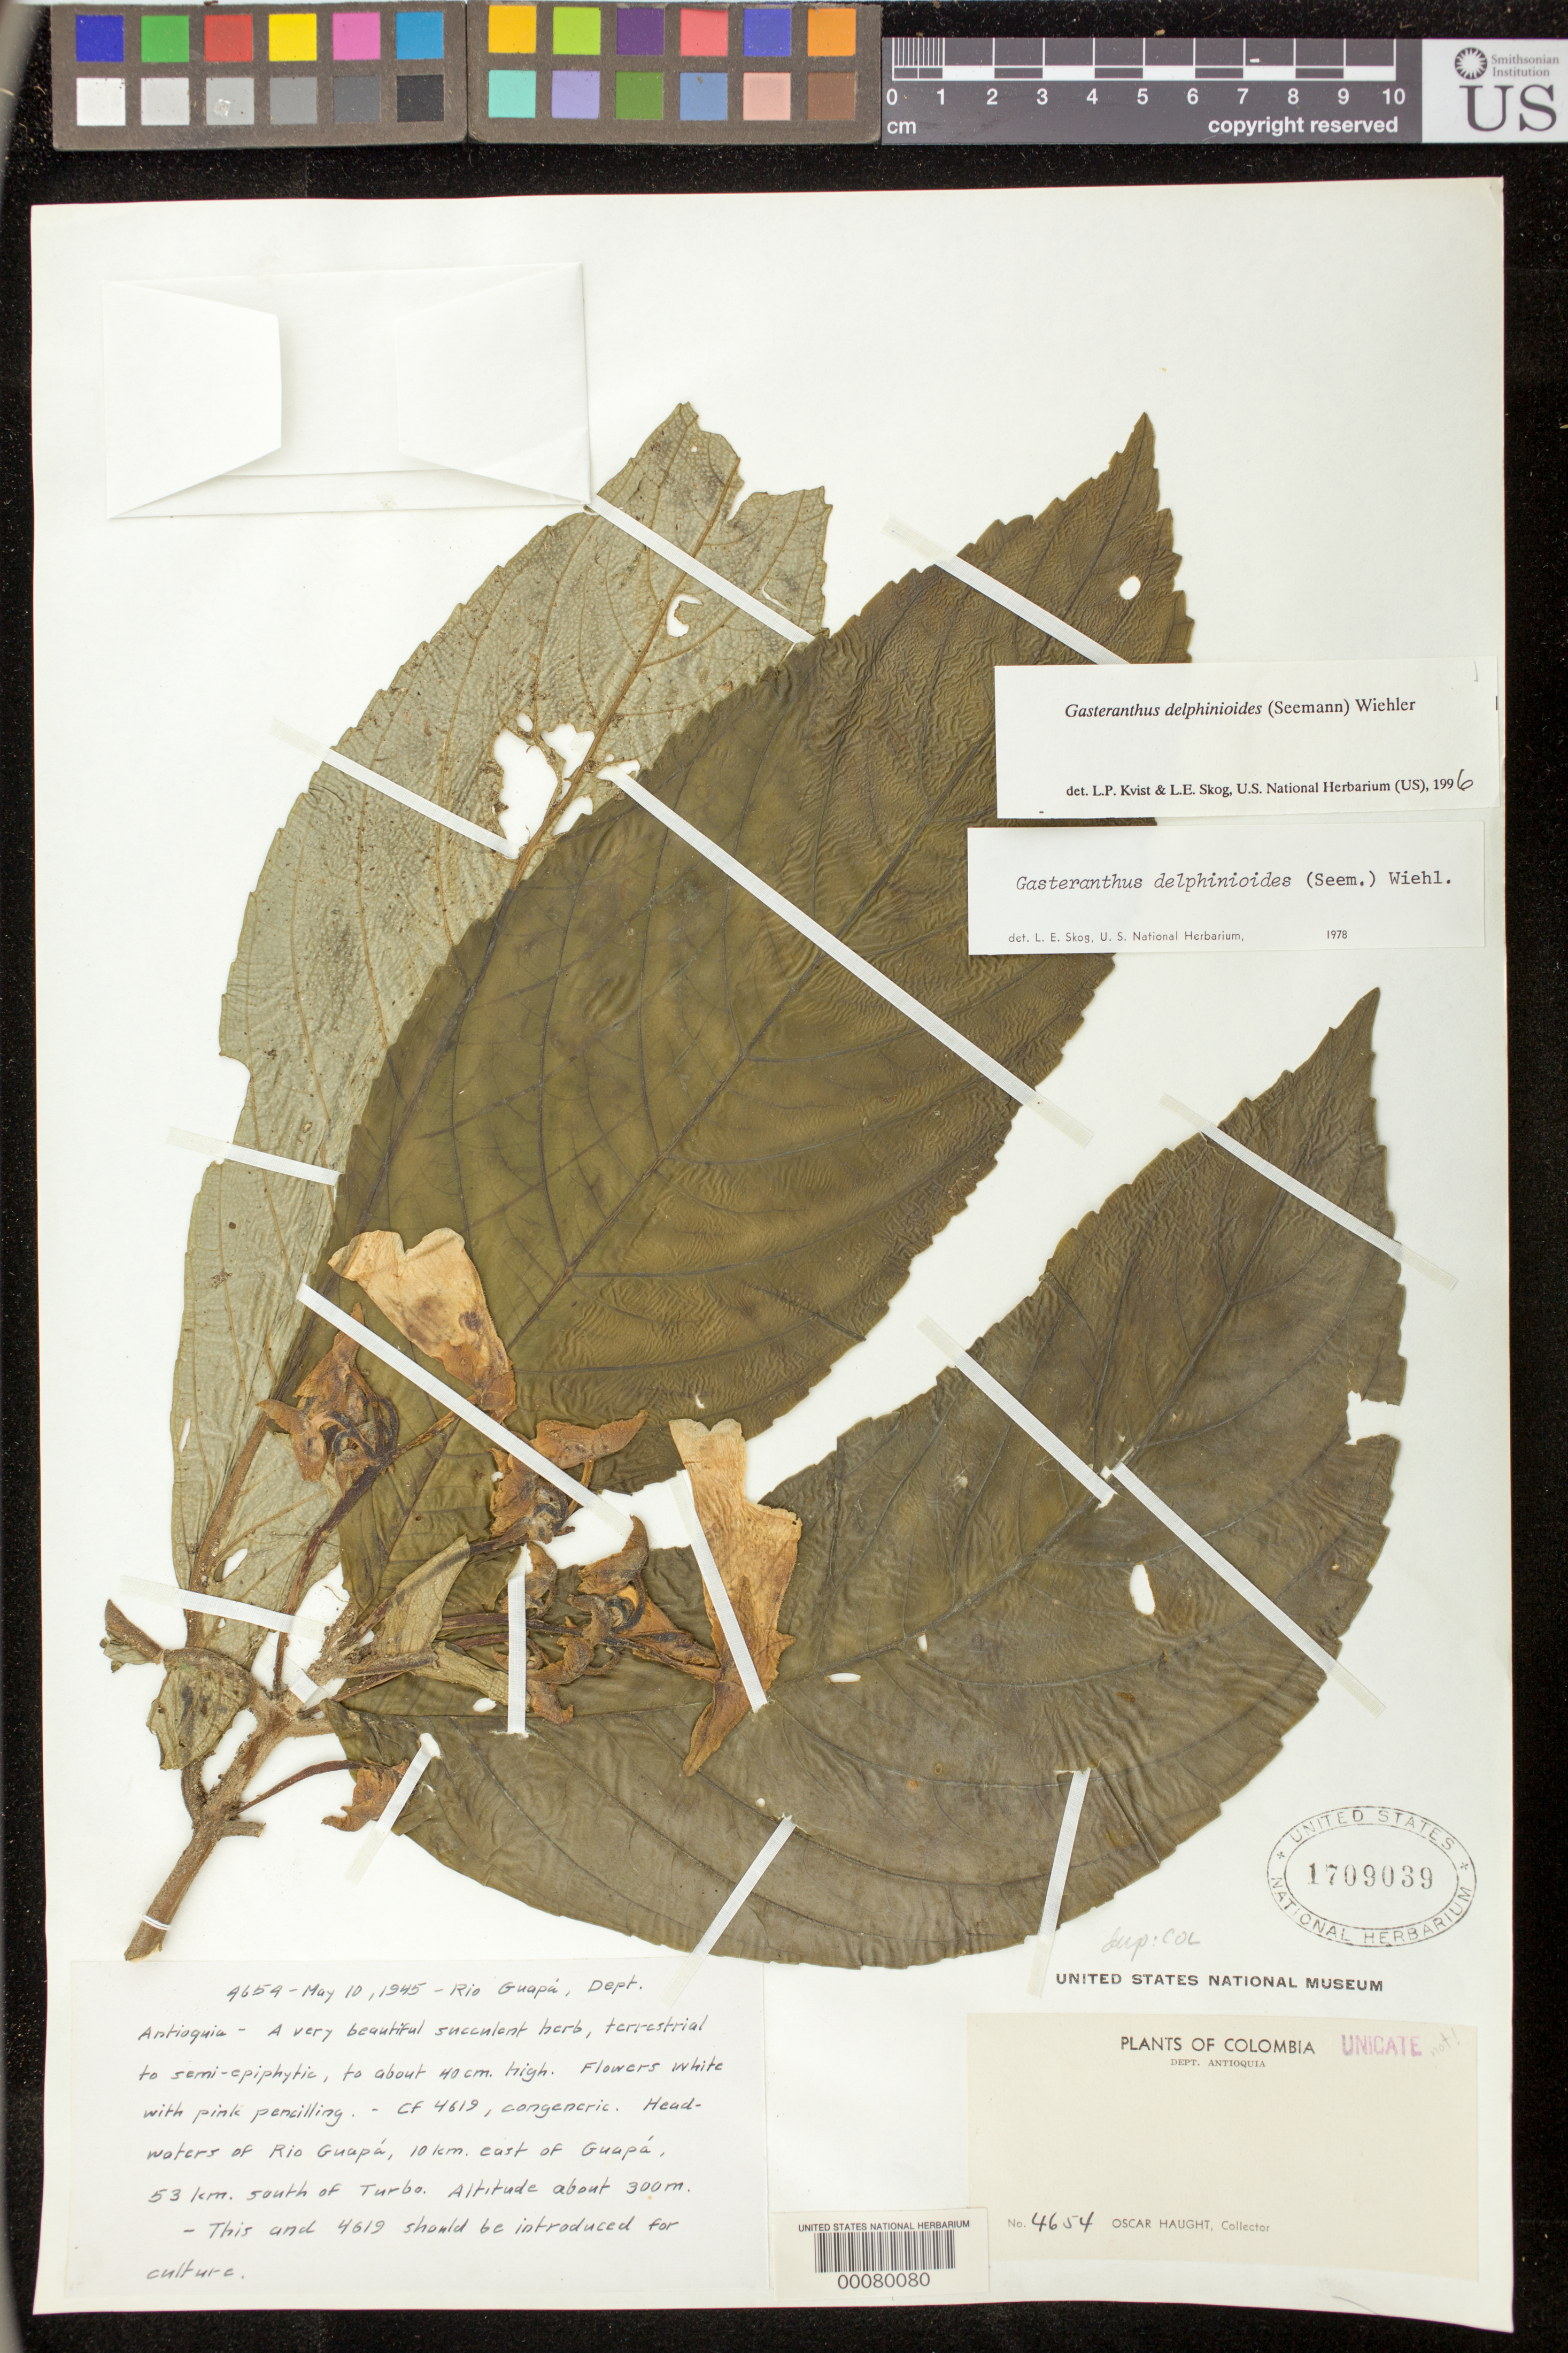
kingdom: Plantae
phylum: Tracheophyta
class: Magnoliopsida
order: Lamiales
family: Gesneriaceae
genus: Gasteranthus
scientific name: Gasteranthus delphinioides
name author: (Seem.) Wiehler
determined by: Skog, Laurence E.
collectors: O. L. Haught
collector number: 4654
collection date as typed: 10 May 1945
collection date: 1945-05-10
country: Colombia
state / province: Antioquia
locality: Headwaters of Rio Guapa, 10 km E of Guapá, 53 km S of Turbo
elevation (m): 300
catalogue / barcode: US 1709039